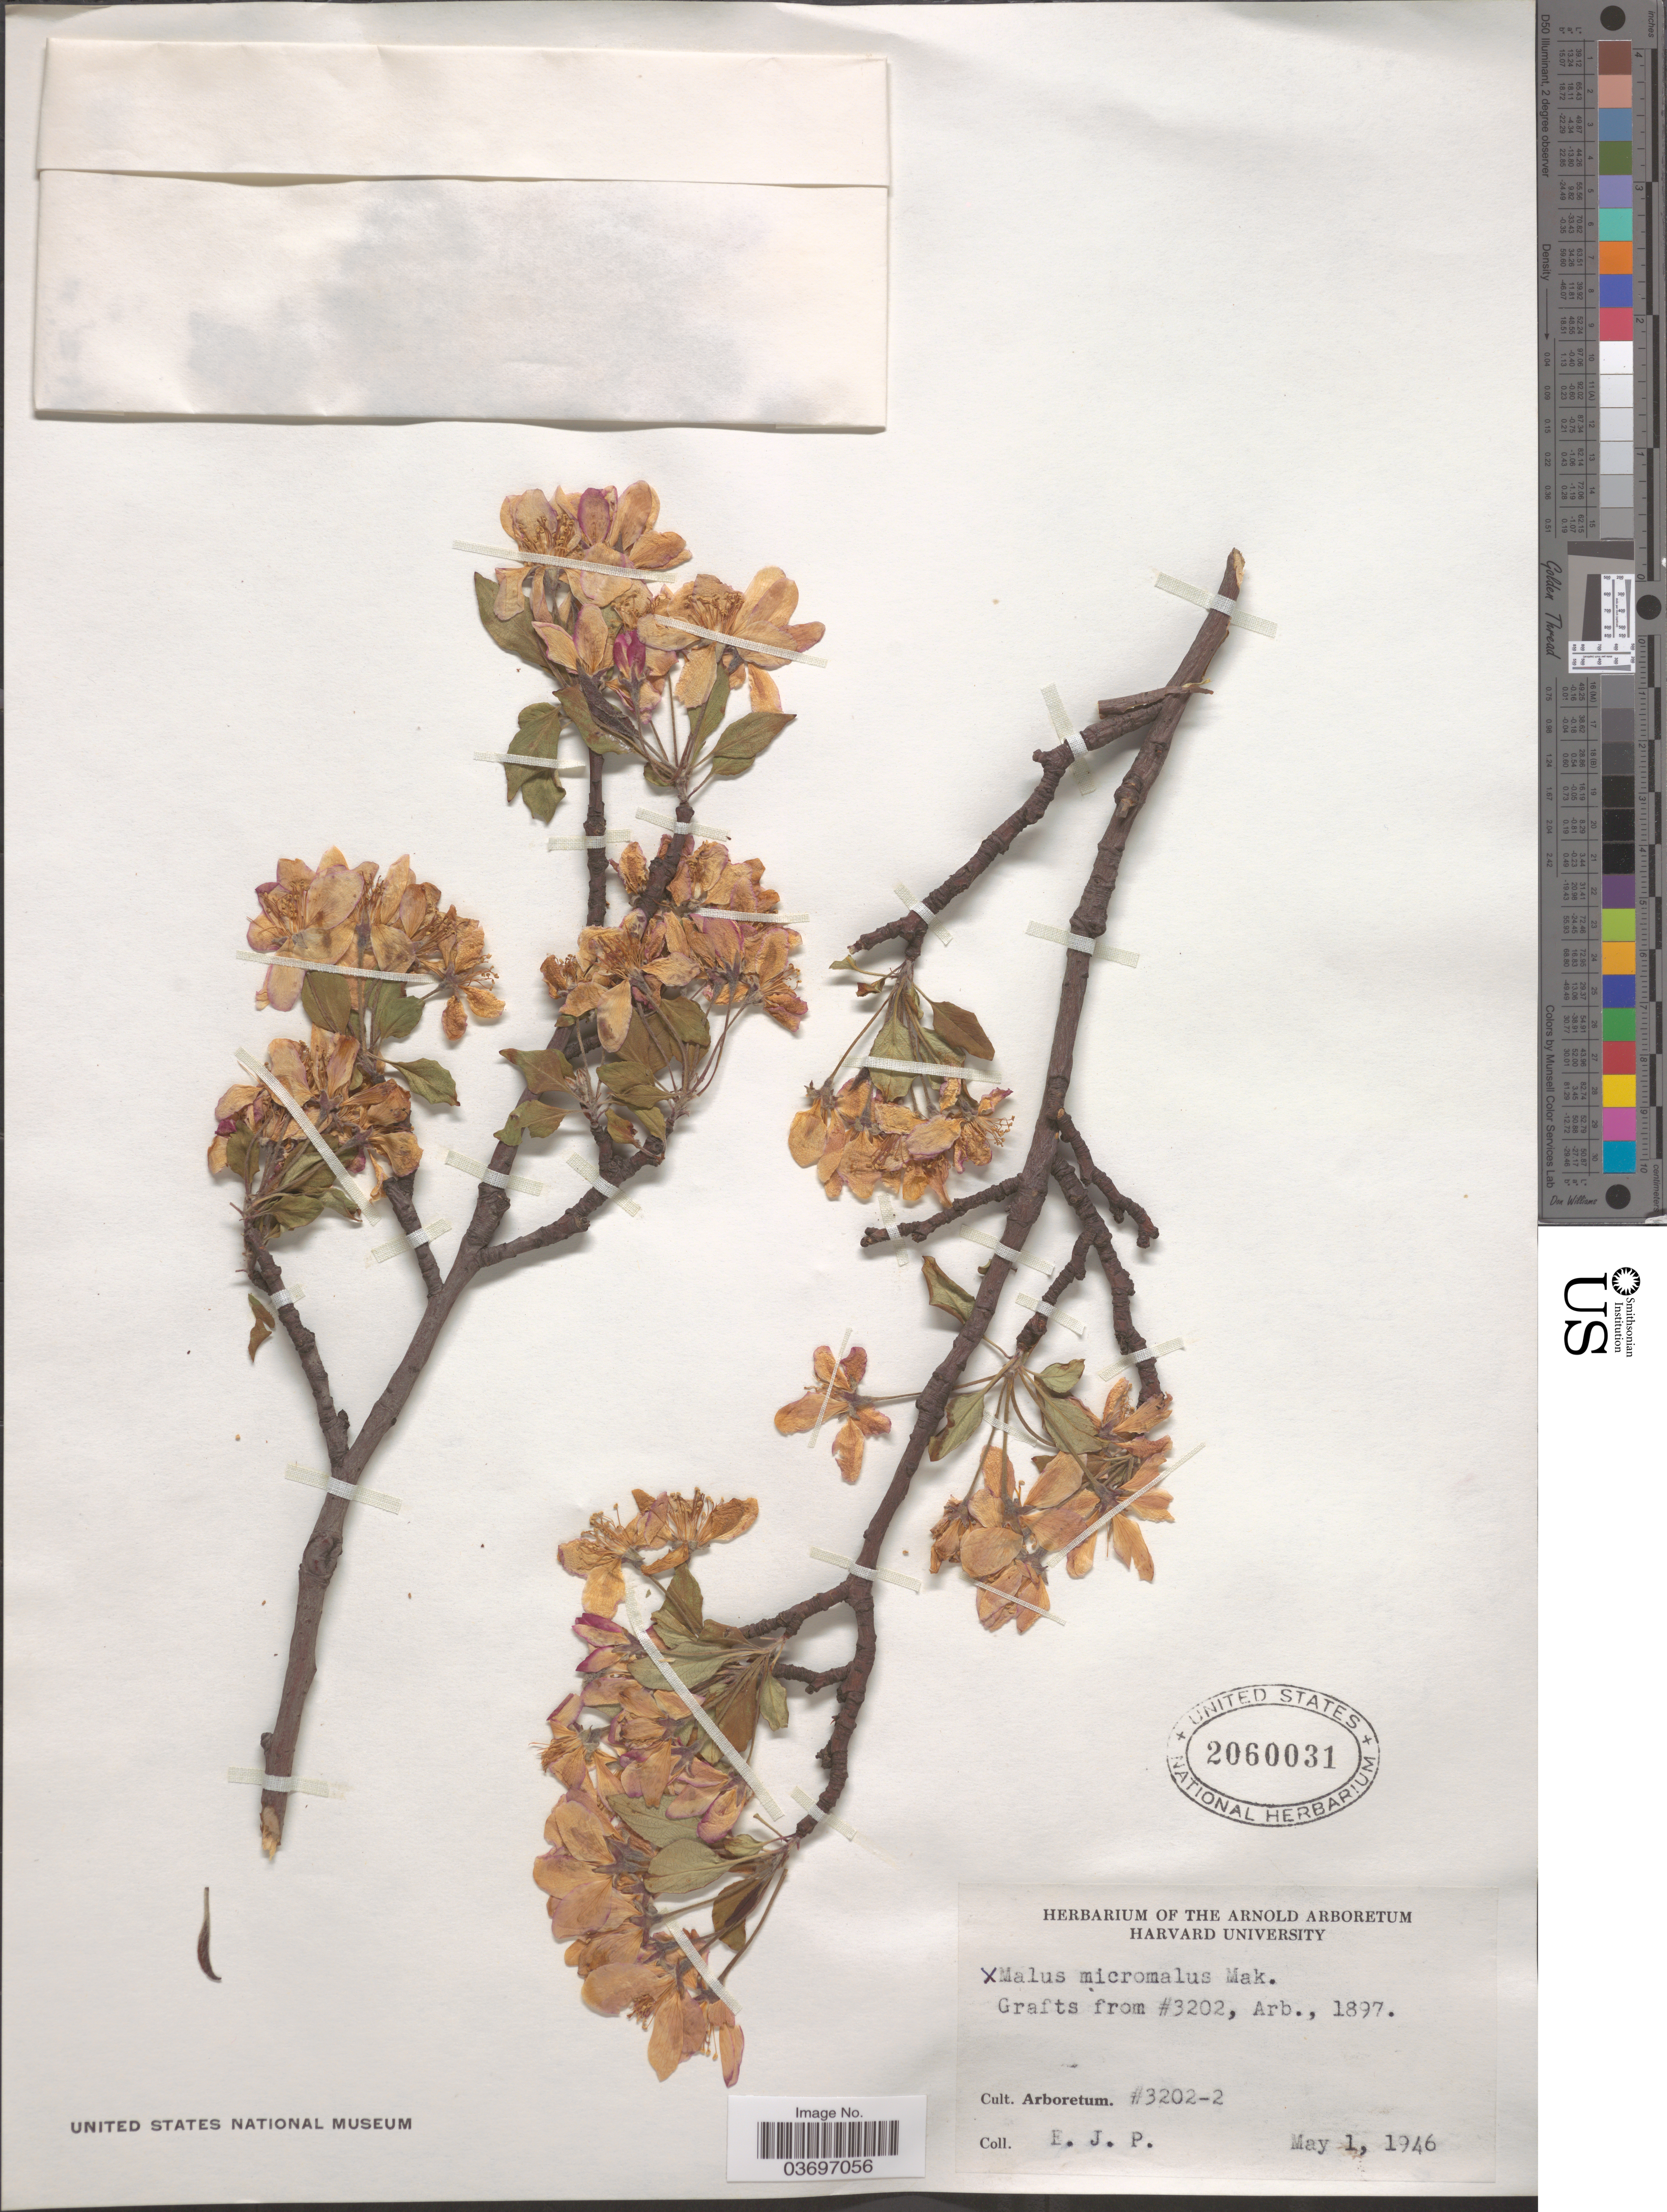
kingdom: Plantae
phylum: Tracheophyta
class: Magnoliopsida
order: Rosales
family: Rosaceae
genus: Malus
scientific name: Malus micromalus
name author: Makino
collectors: E. J. P.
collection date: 1946-05-01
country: United States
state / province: Massachusetts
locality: Arboretum #3202-2.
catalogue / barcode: US 2060031